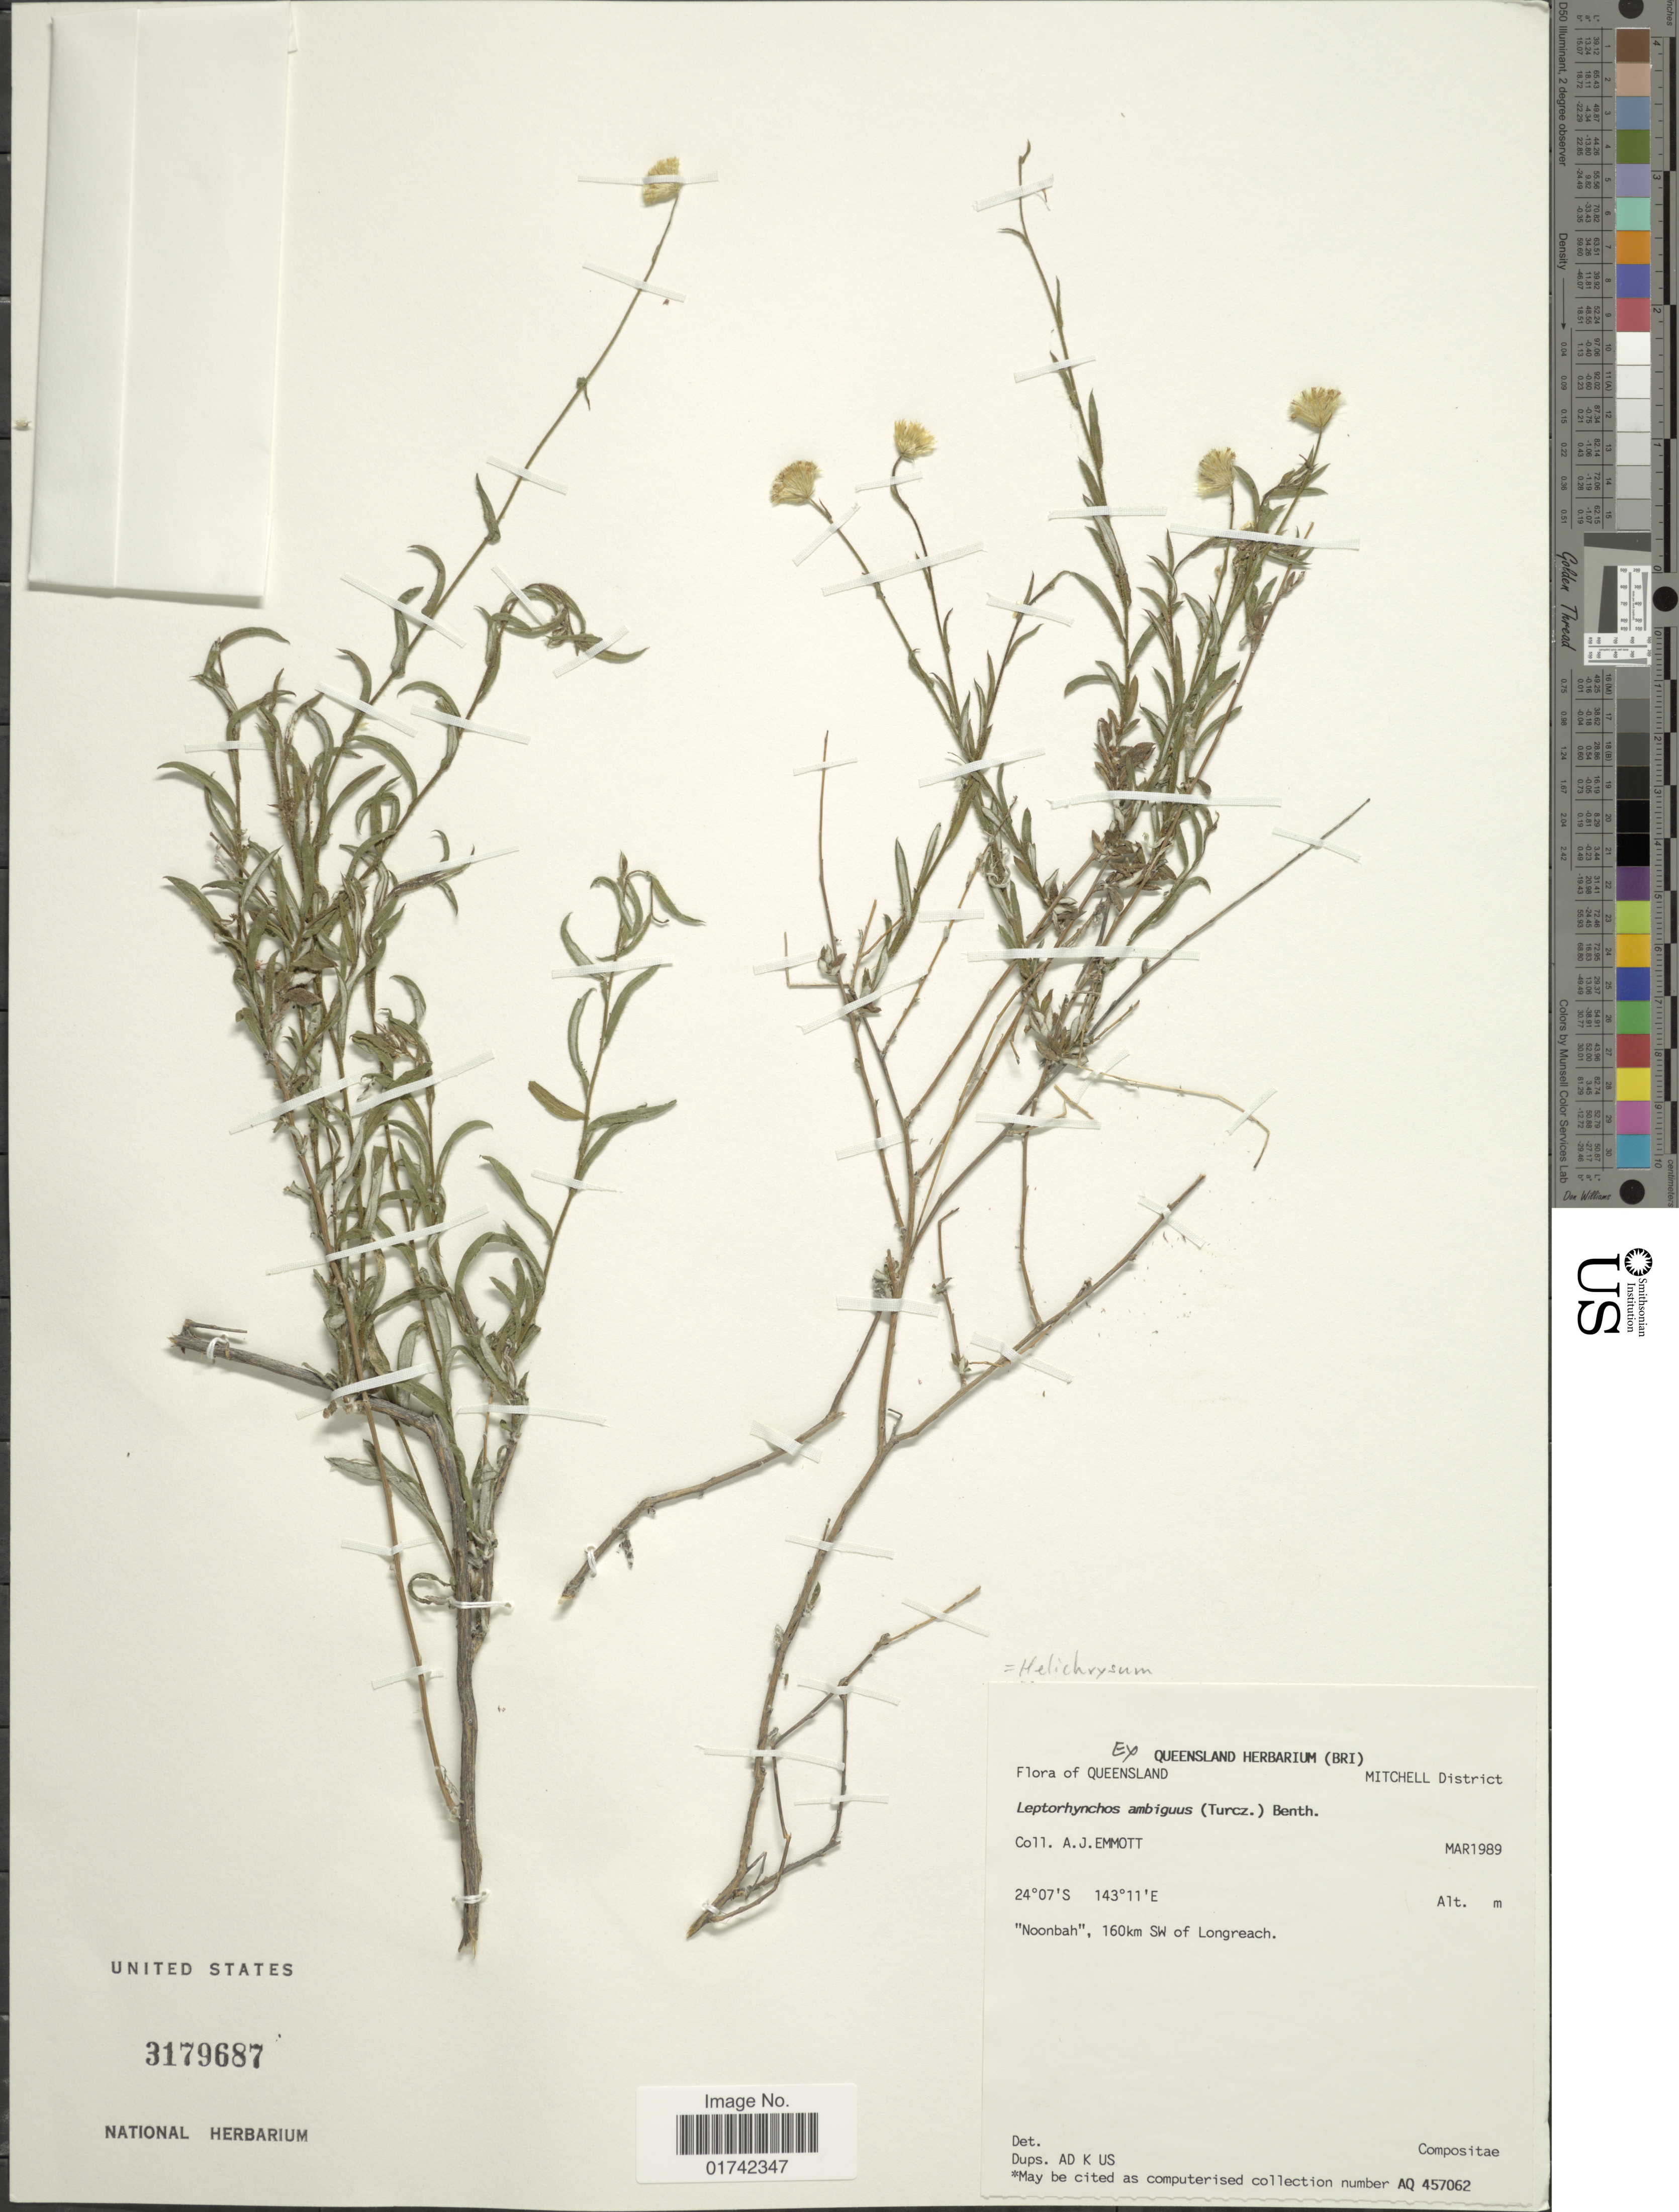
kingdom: Plantae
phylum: Tracheophyta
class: Magnoliopsida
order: Asterales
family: Asteraceae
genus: Helichrysum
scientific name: Helichrysum ambiguum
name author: Turcz.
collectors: A. Emmott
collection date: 1989-03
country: Australia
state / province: Queensland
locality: Mitchell District, Noonbah, 160 km SW of Longreach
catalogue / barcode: US 3179687